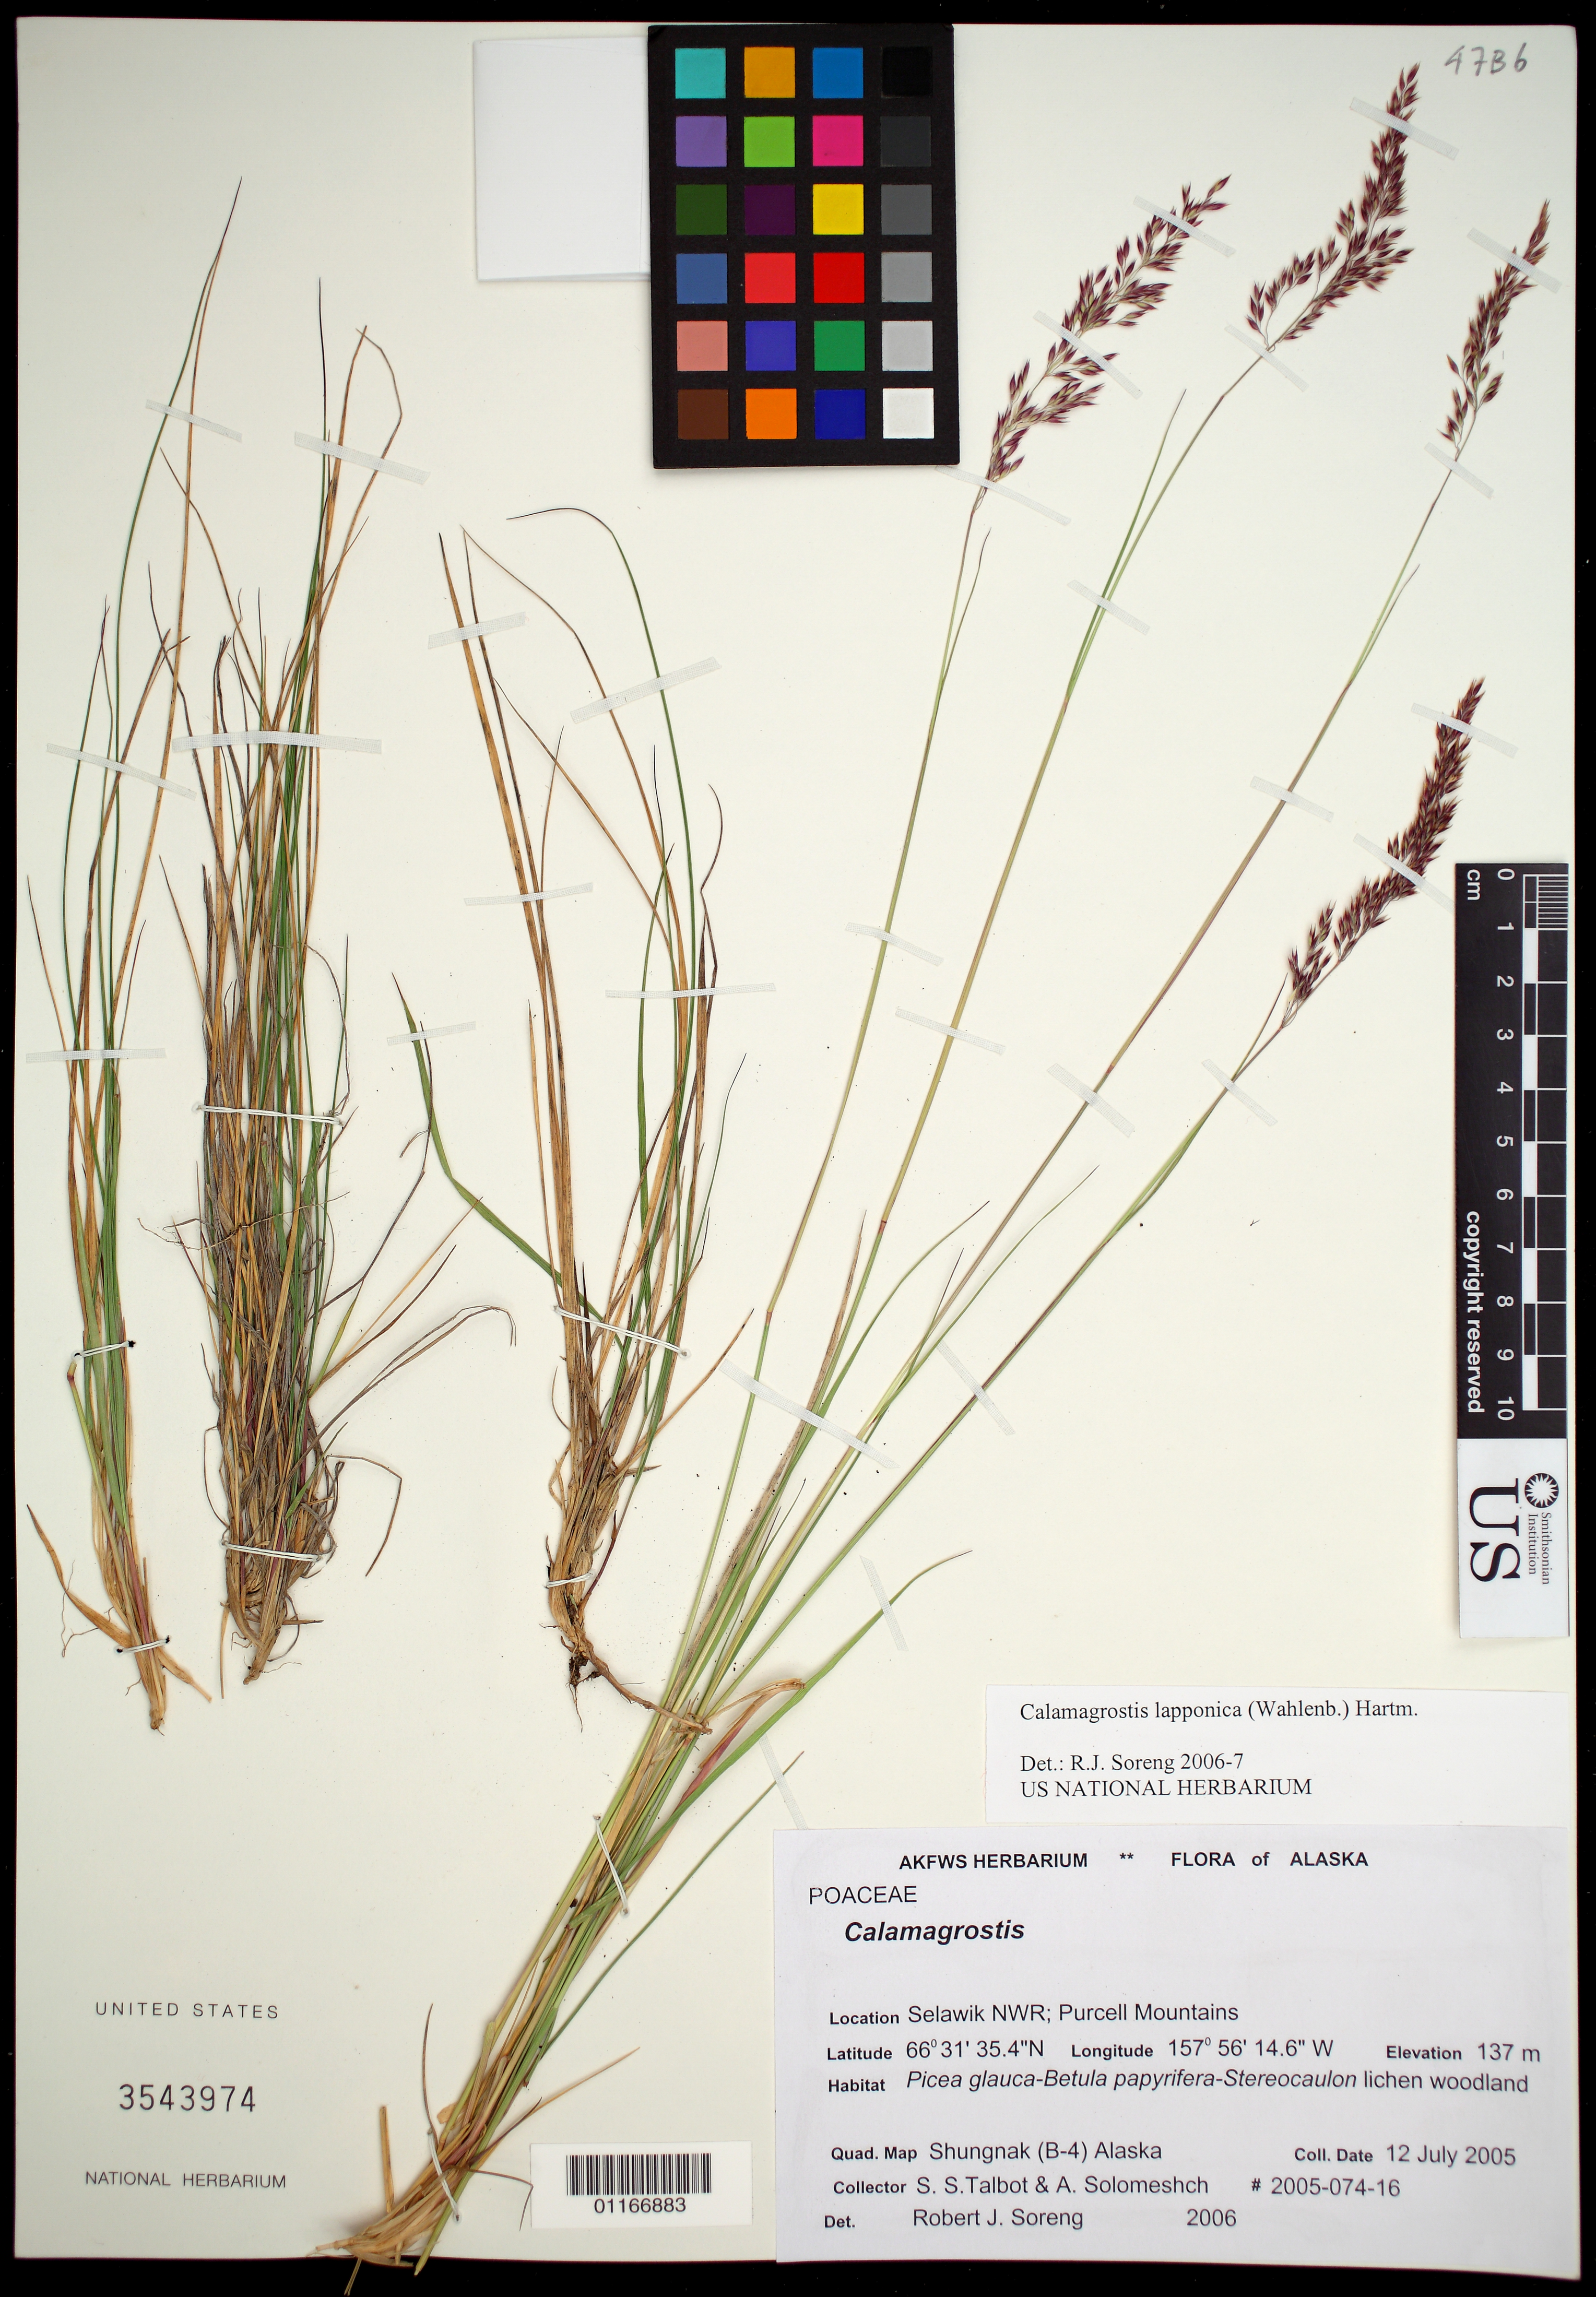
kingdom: Plantae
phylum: Tracheophyta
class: Liliopsida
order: Poales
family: Poaceae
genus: Calamagrostis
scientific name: Calamagrostis lapponica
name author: (Wahlenb.) Hartm.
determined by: Soreng, Robert J., Research Associate (BOT), Smithsonian Institution - National Museum of Natural History (UNITED STATES)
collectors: S. S. Talbot & A. Solomeshch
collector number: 2005-074-16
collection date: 2005-07-12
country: United States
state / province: Alaska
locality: Selawik NWR; Purcell Mountains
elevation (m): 137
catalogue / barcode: US 3543974